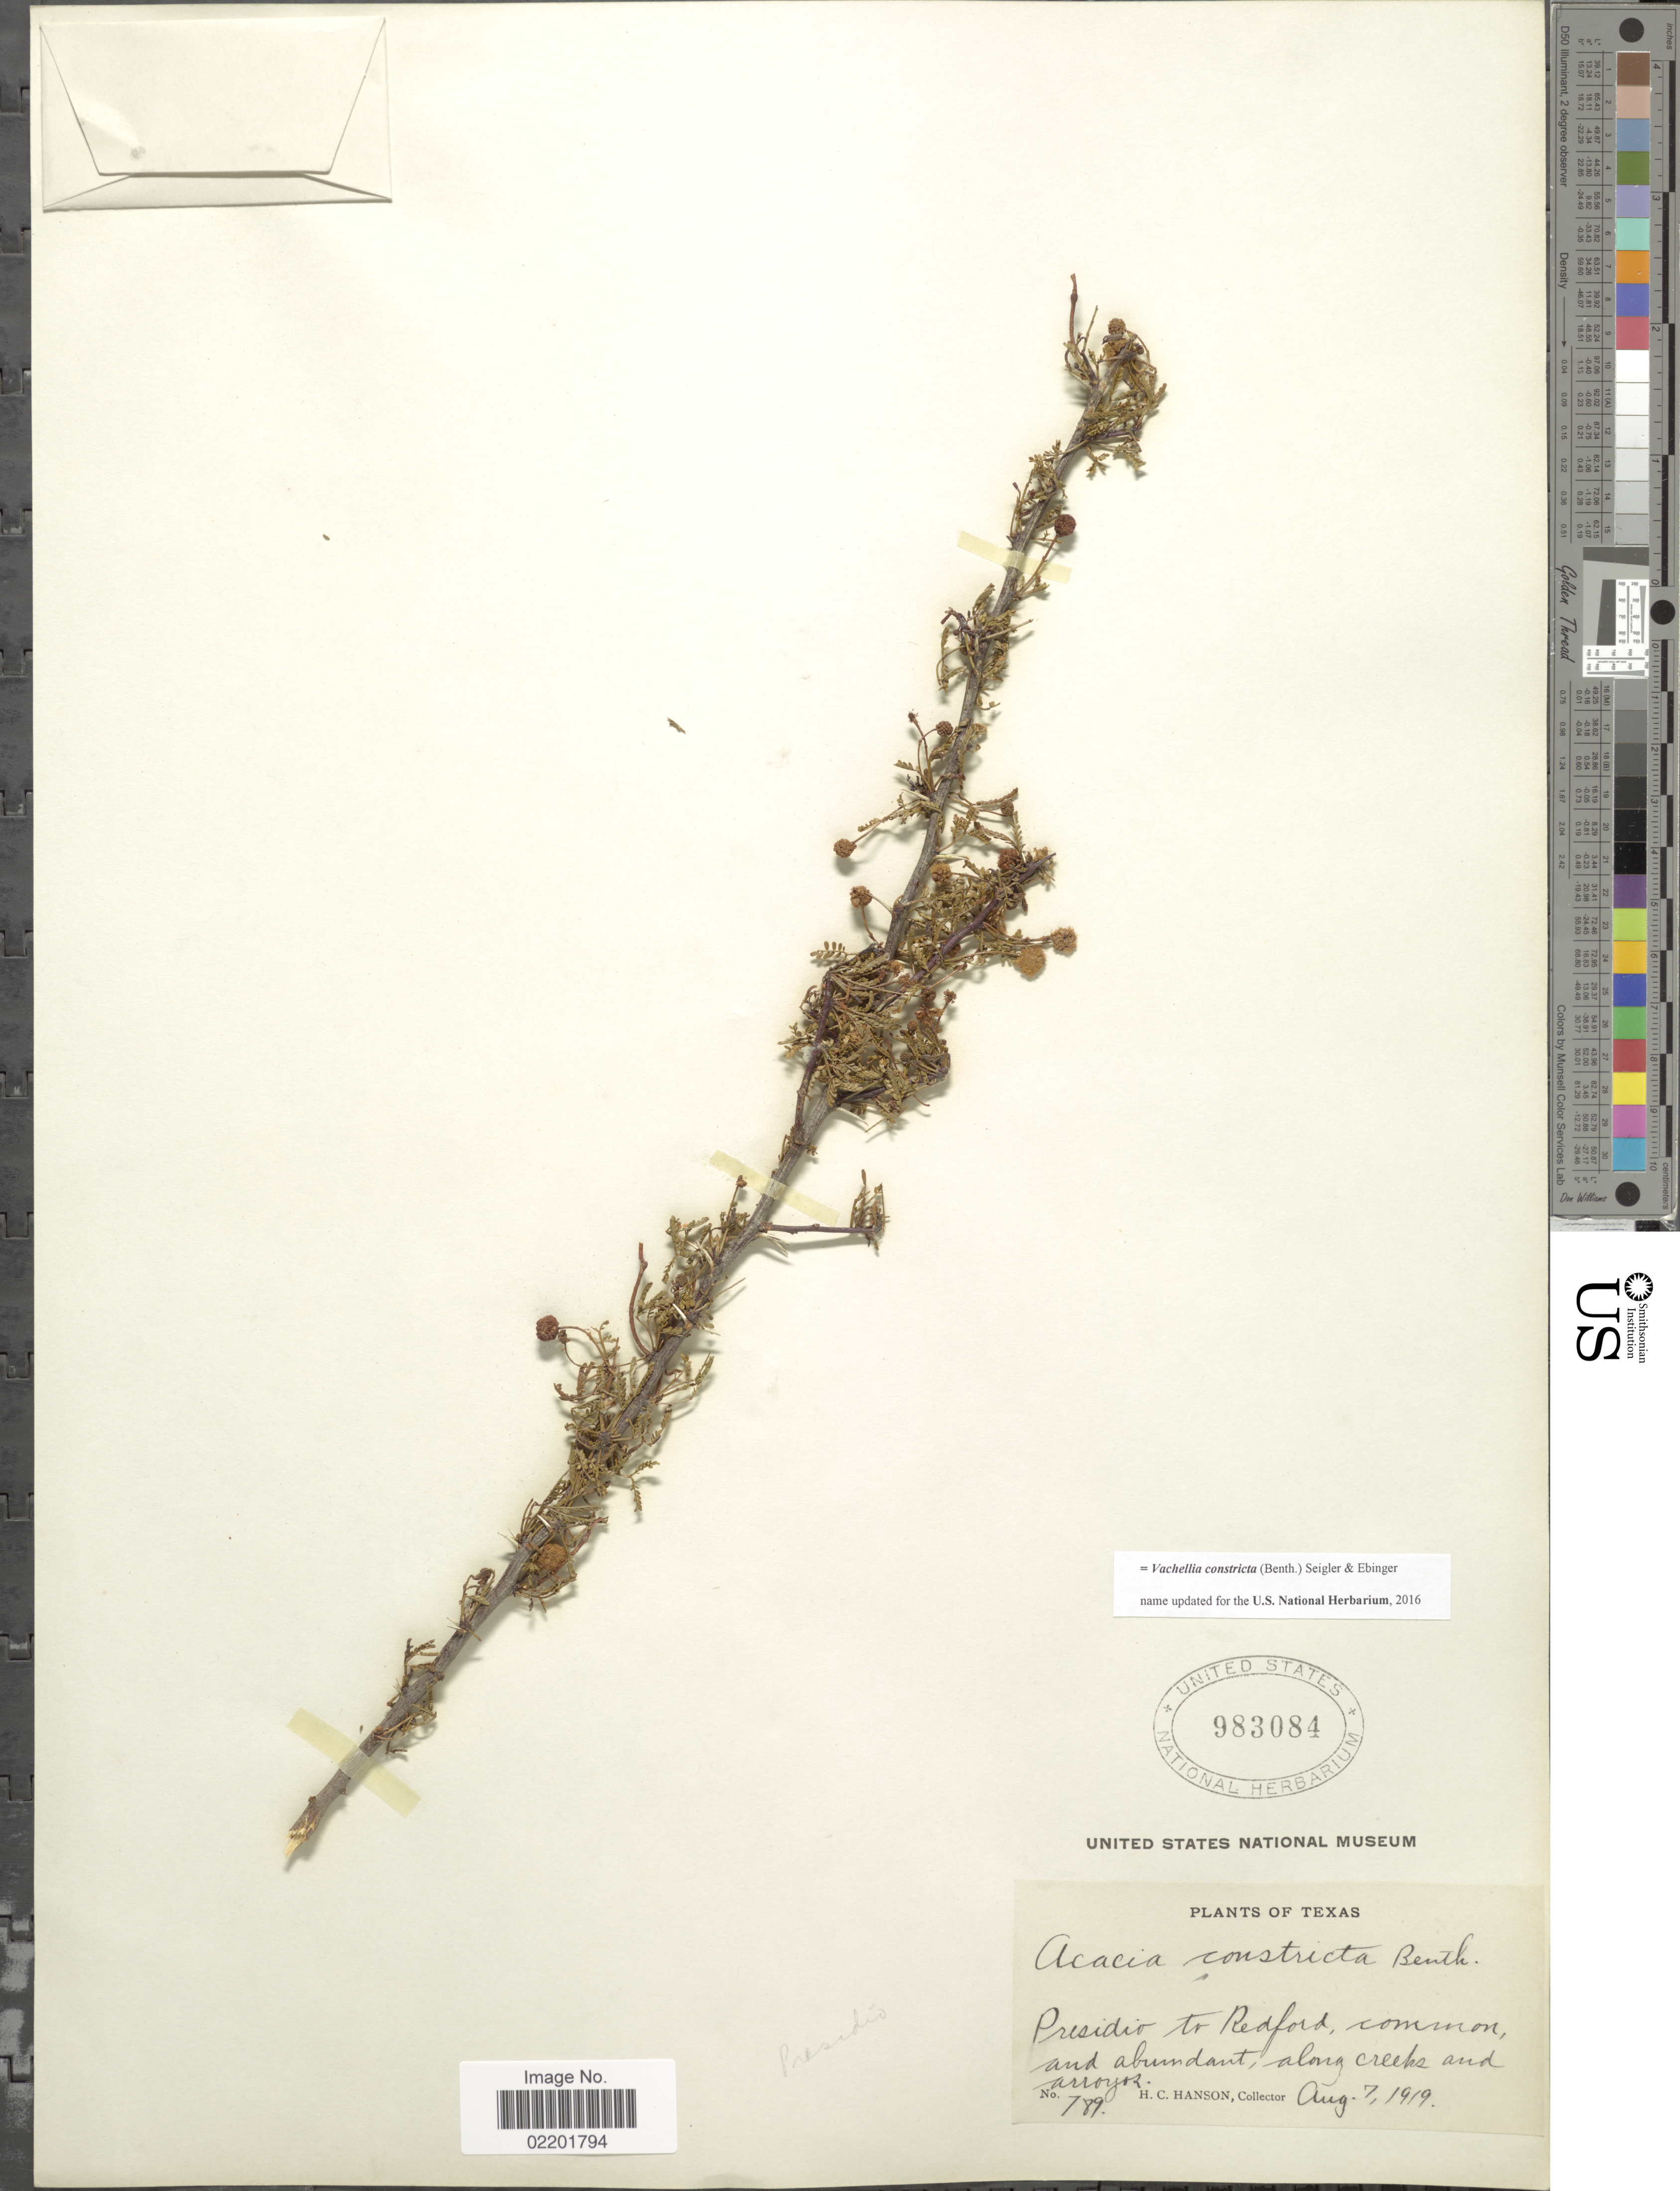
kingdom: Plantae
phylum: Tracheophyta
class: Magnoliopsida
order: Fabales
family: Fabaceae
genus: Vachellia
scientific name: Vachellia constricta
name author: (Benth.) Seigler & Ebinger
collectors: H. Hanson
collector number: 789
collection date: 1919-08-07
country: United States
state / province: Texas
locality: Presidio to Redford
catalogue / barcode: US 983084